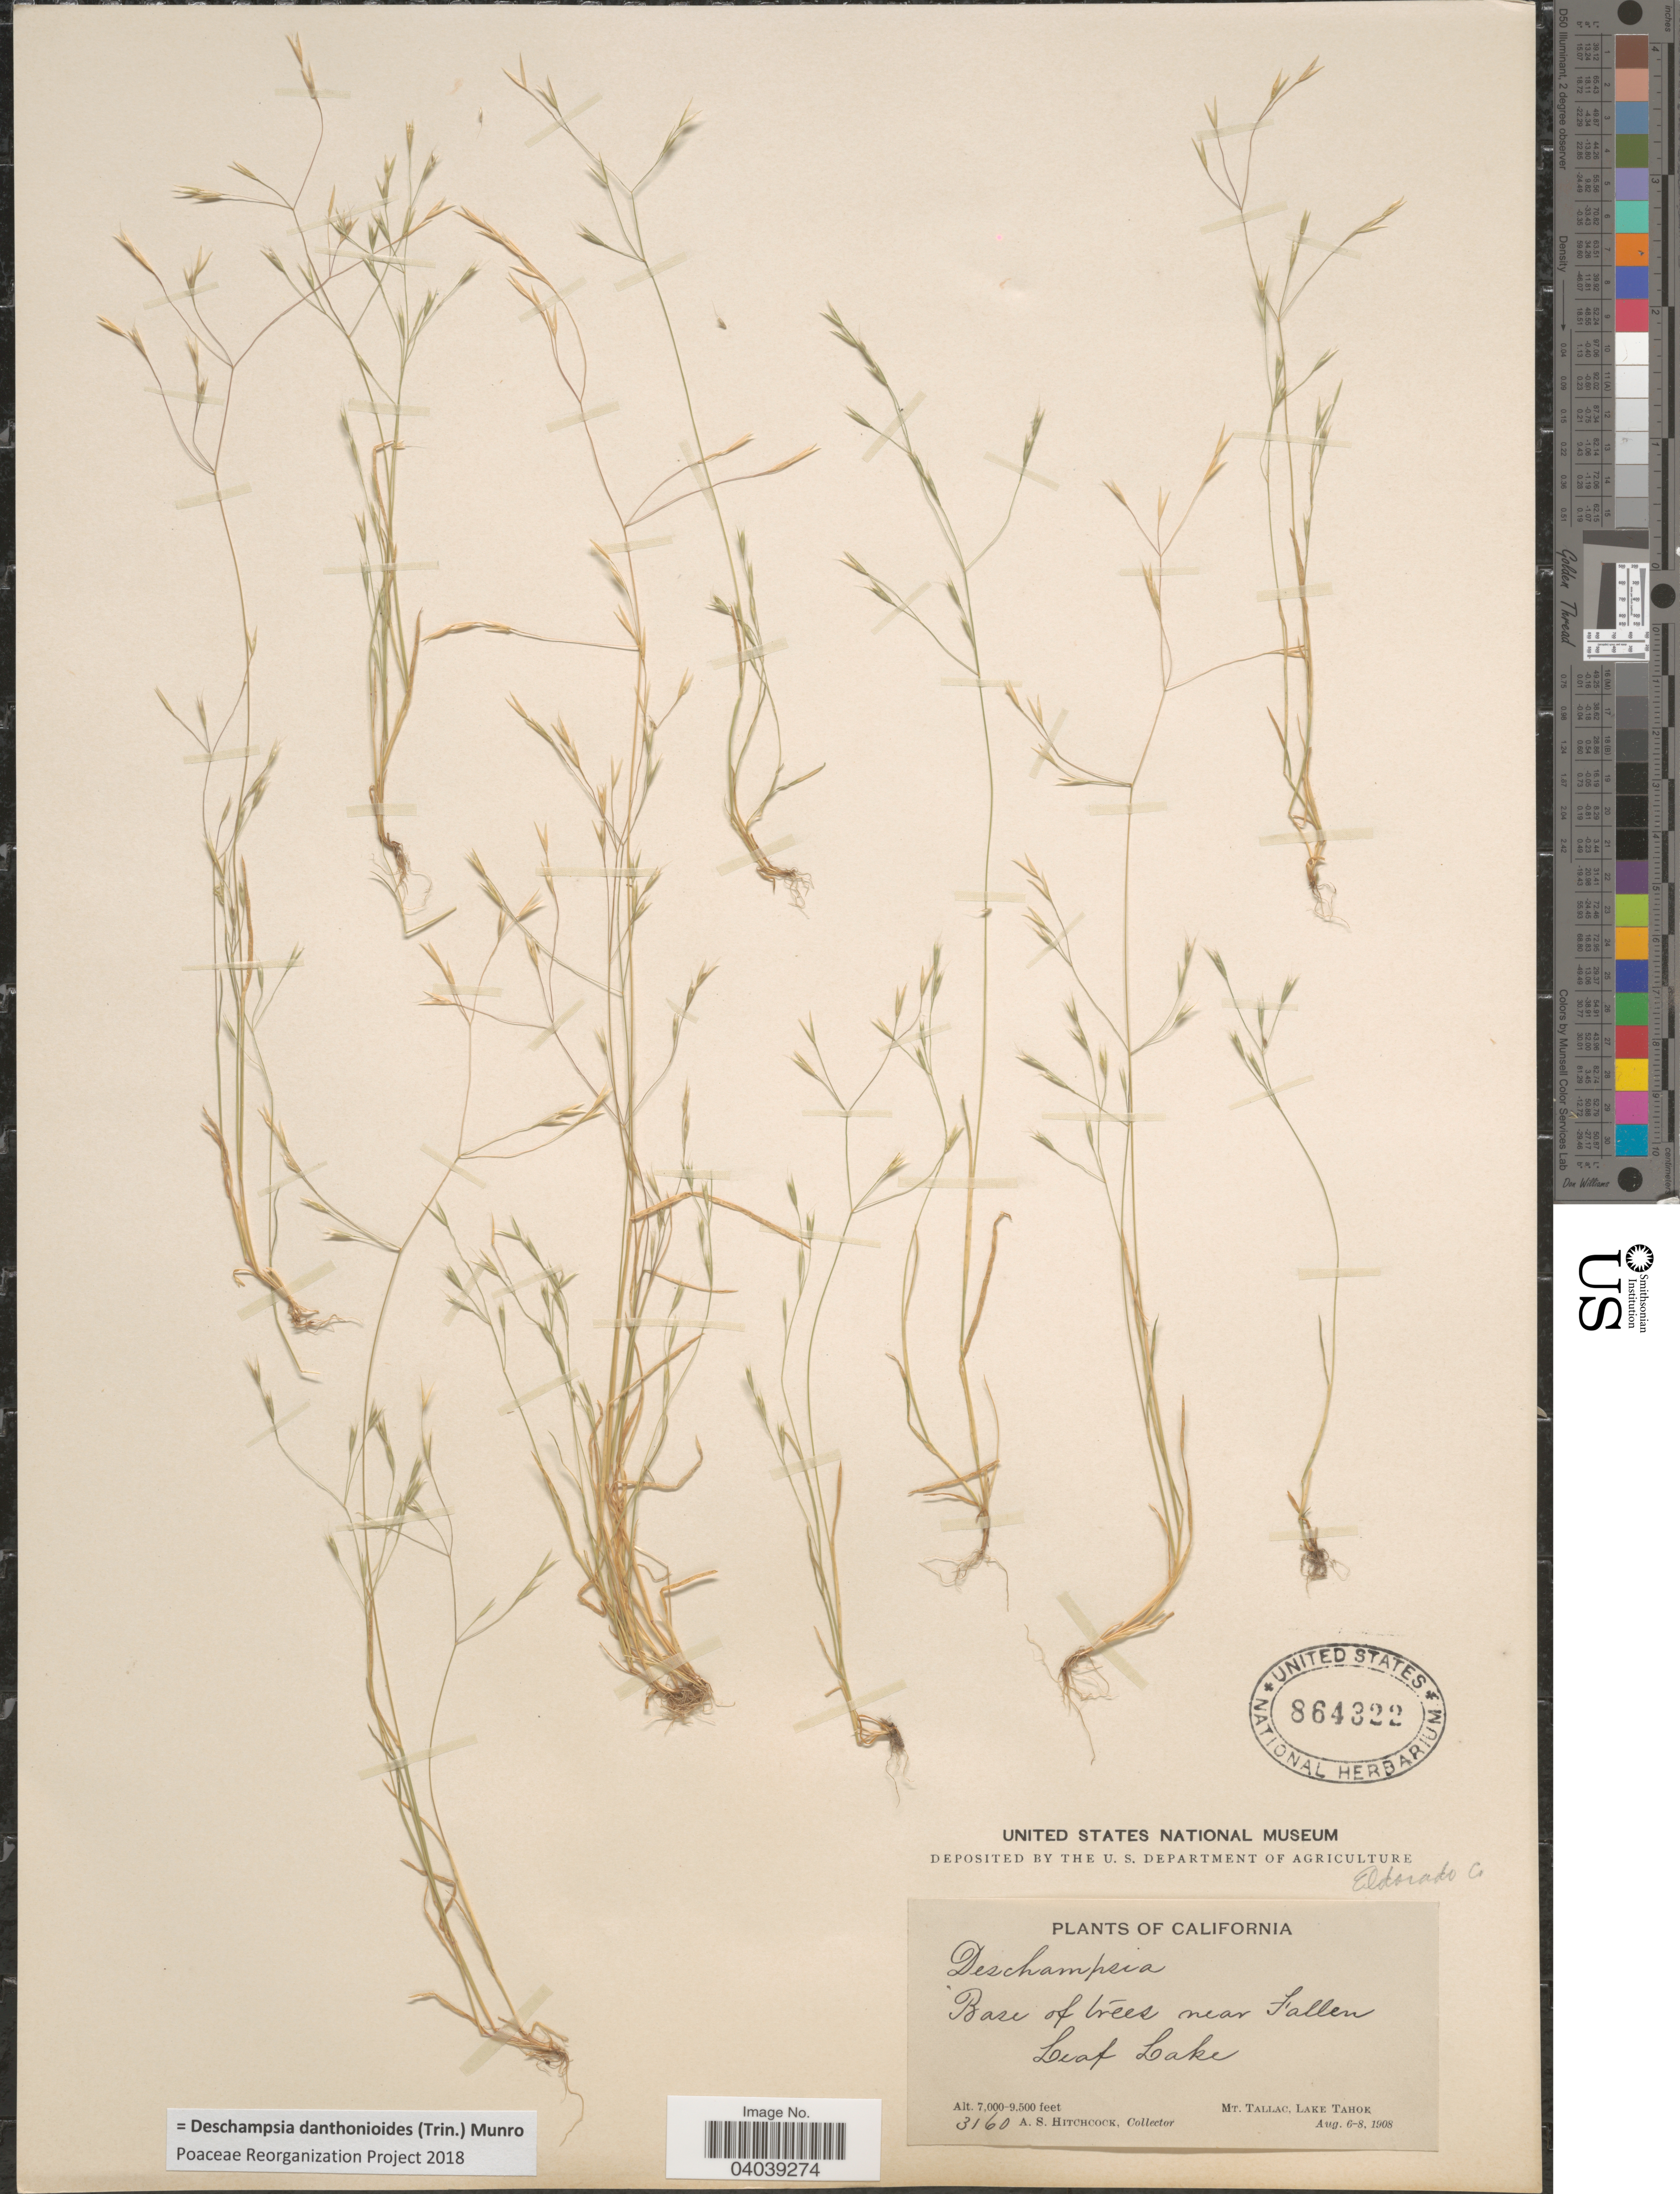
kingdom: Plantae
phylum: Tracheophyta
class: Liliopsida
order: Poales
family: Poaceae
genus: Deschampsia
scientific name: Deschampsia danthonioides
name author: (Trin.) Munro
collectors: A. S. Hitchcock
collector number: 3160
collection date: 1908-08-06/1908-08-08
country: United States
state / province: California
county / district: El Dorado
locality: Base of trees near Fallen Leaf Lake. Mt. Tallac, Lake Tahoe. Eldorado Co.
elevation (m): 2134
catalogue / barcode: US 864322